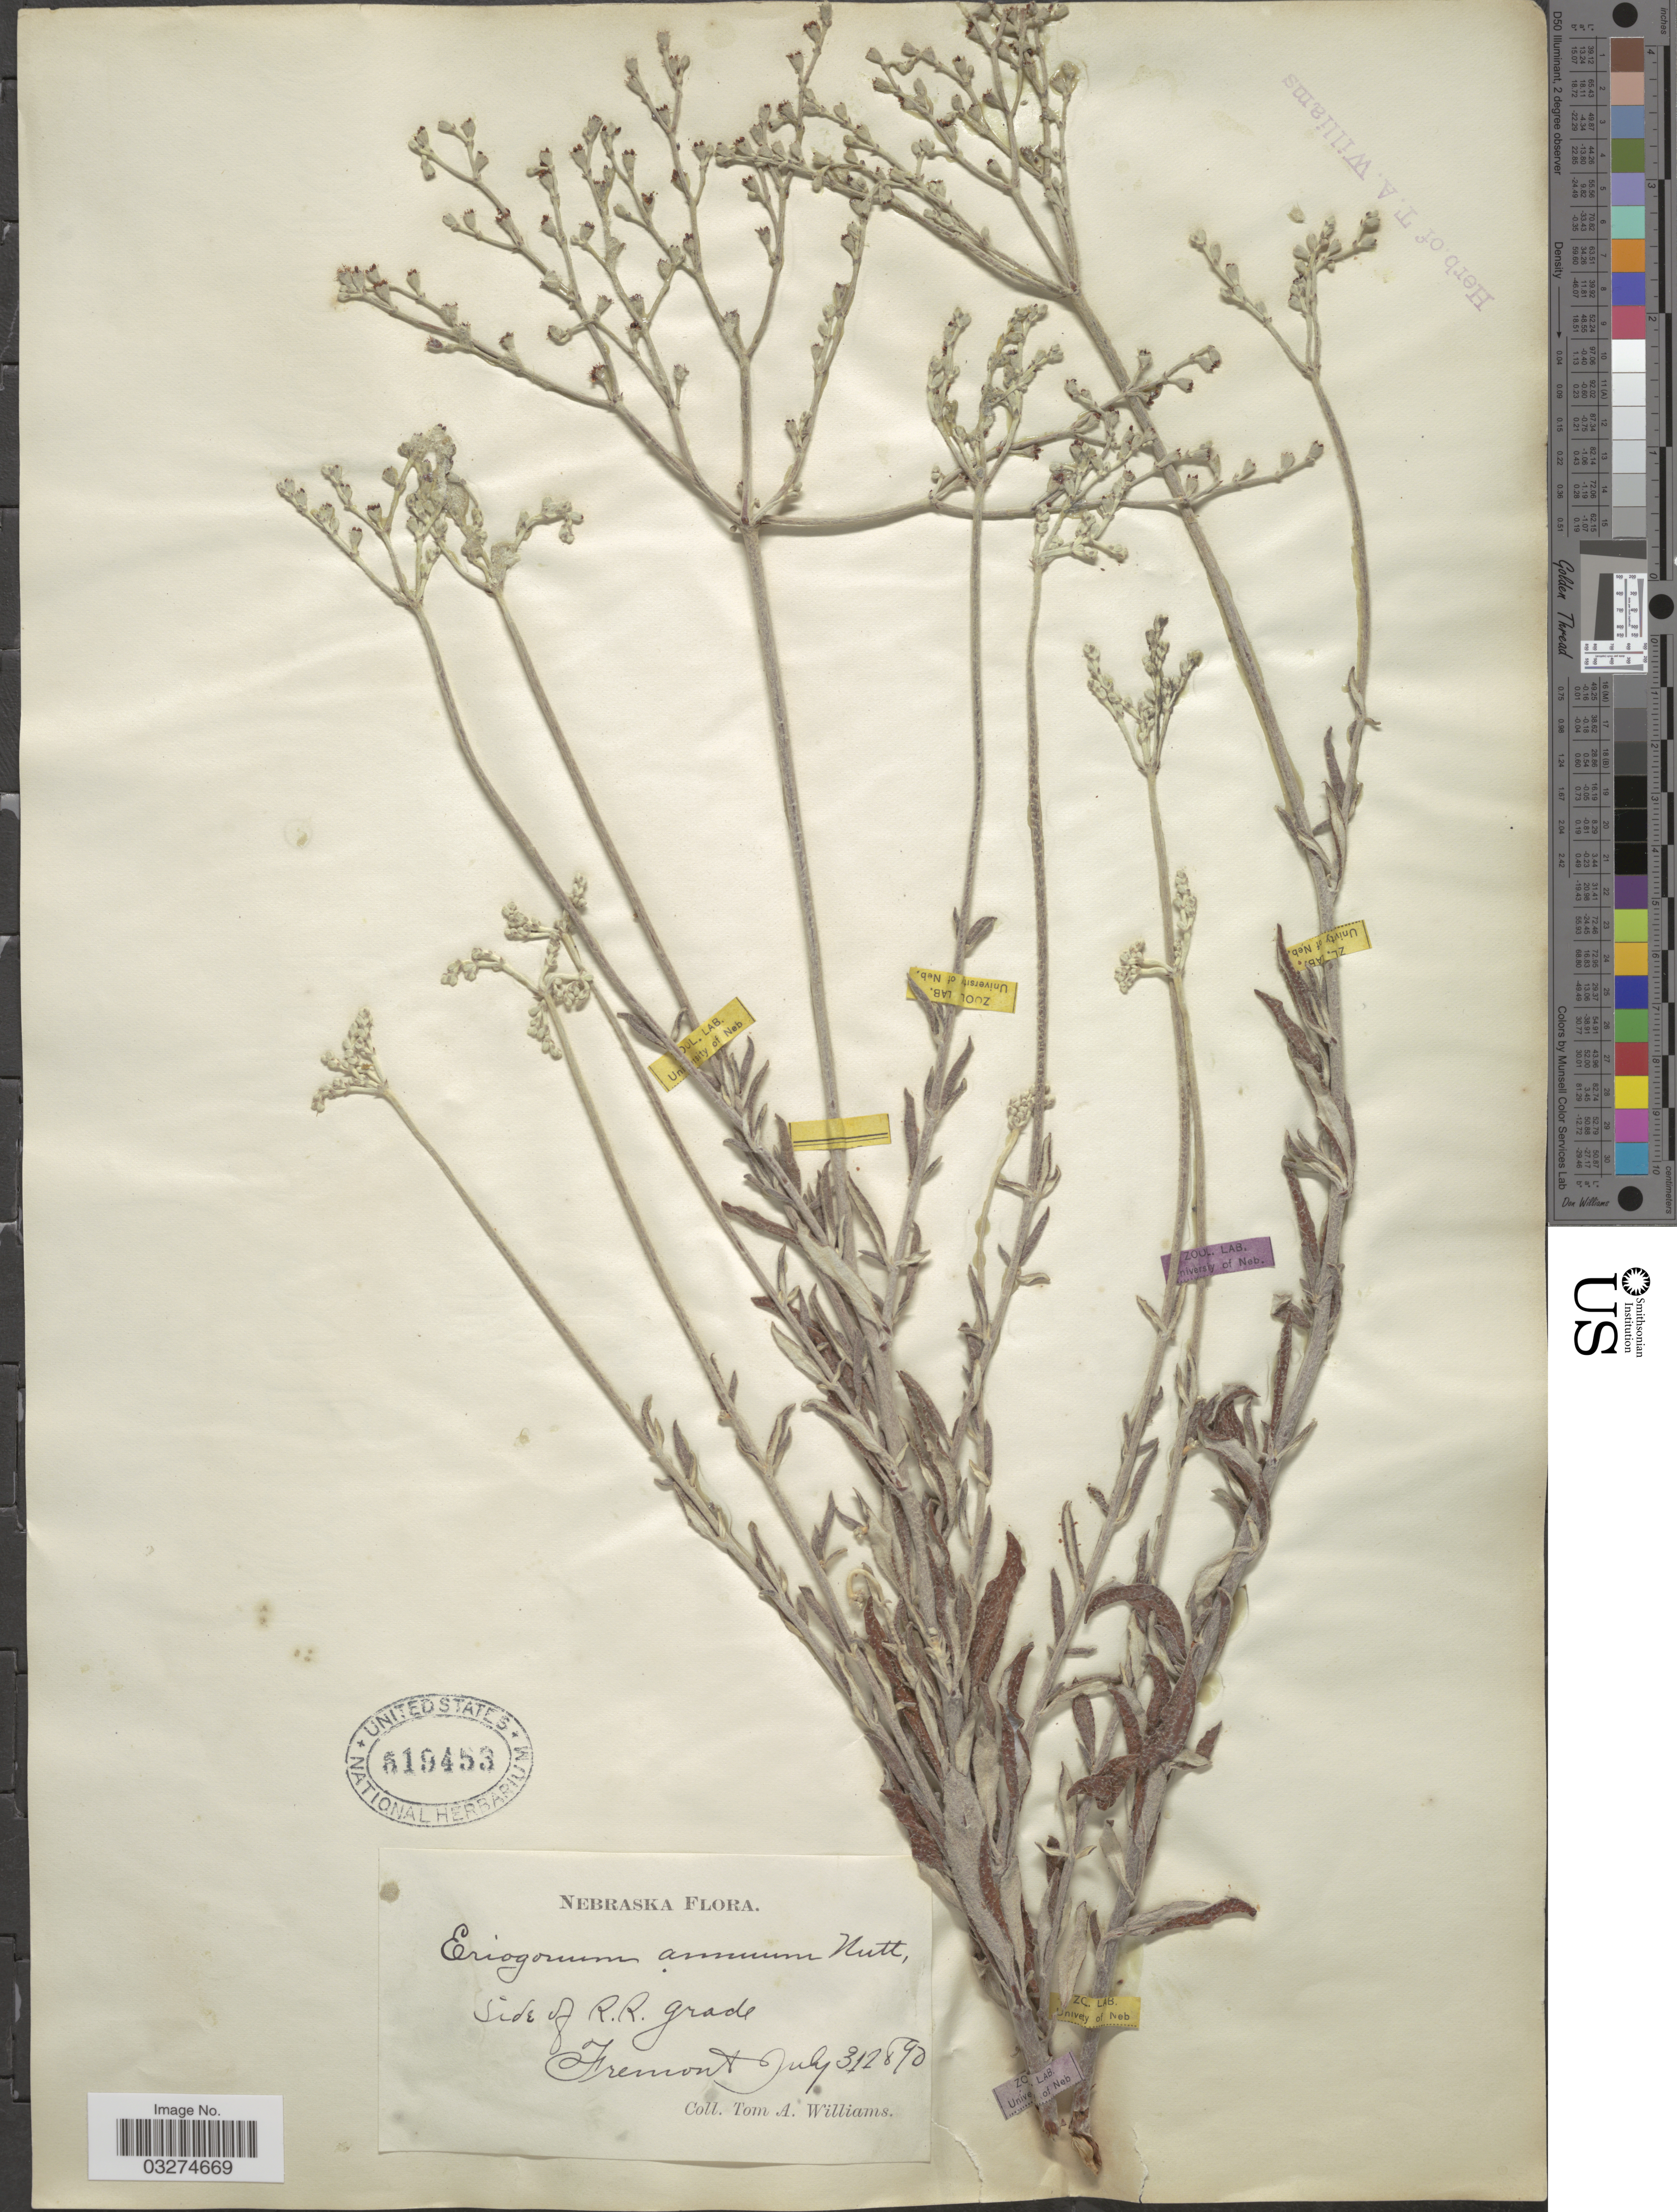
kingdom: Plantae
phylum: Tracheophyta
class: Magnoliopsida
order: Caryophyllales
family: Polygonaceae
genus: Eriogonum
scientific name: Eriogonum annuum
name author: Nutt.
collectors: T. Williams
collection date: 1890-07-31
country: United States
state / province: Nebraska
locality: Side of R.R. Grade. Fremont.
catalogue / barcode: US 619453